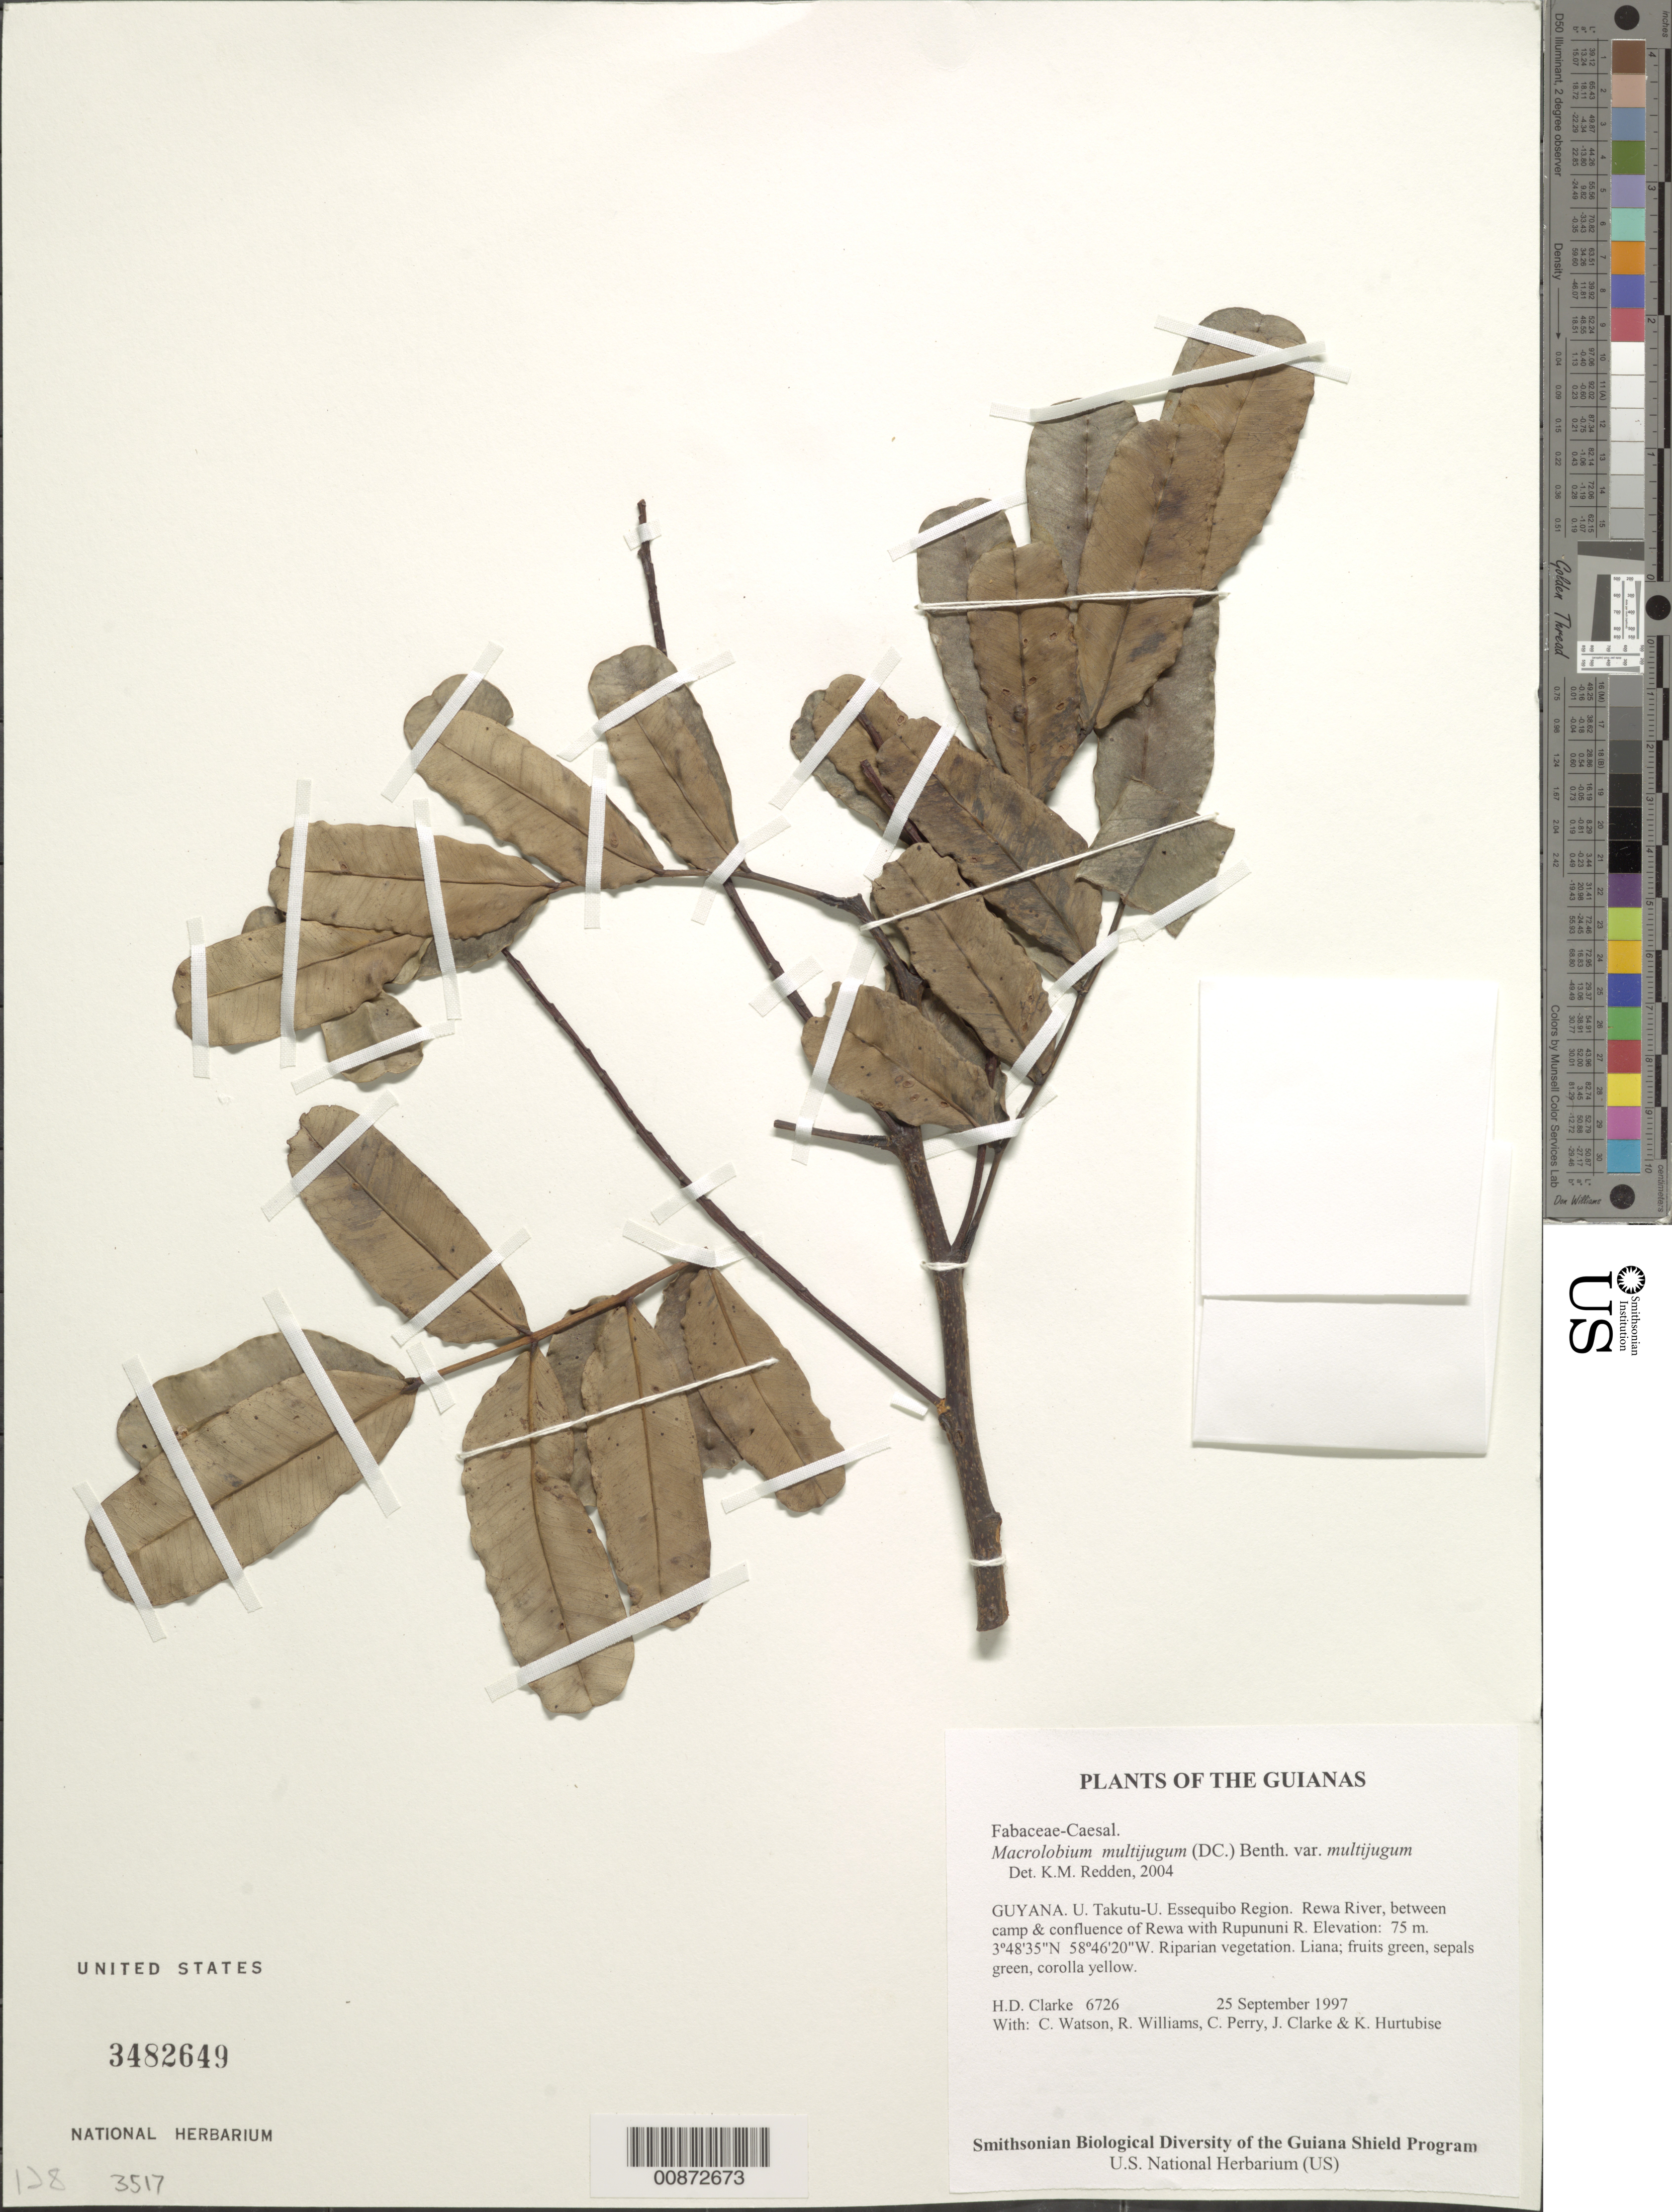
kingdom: Plantae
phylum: Tracheophyta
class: Magnoliopsida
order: Fabales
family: Fabaceae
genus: Macrolobium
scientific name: Macrolobium multijugum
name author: (DC.) Benth.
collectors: H. D. Clarke, C. Watson, R. Williams, C. Perry, J. Clarke & K. Hurtubise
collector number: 6726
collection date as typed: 25 September 1997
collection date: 1997-09-25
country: Guyana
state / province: U. Takutu-U. Essequibo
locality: Rewa River, between camp & confluence of Rewa with Rupununi R.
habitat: Riparian vegetation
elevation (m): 75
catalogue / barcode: US 3482649